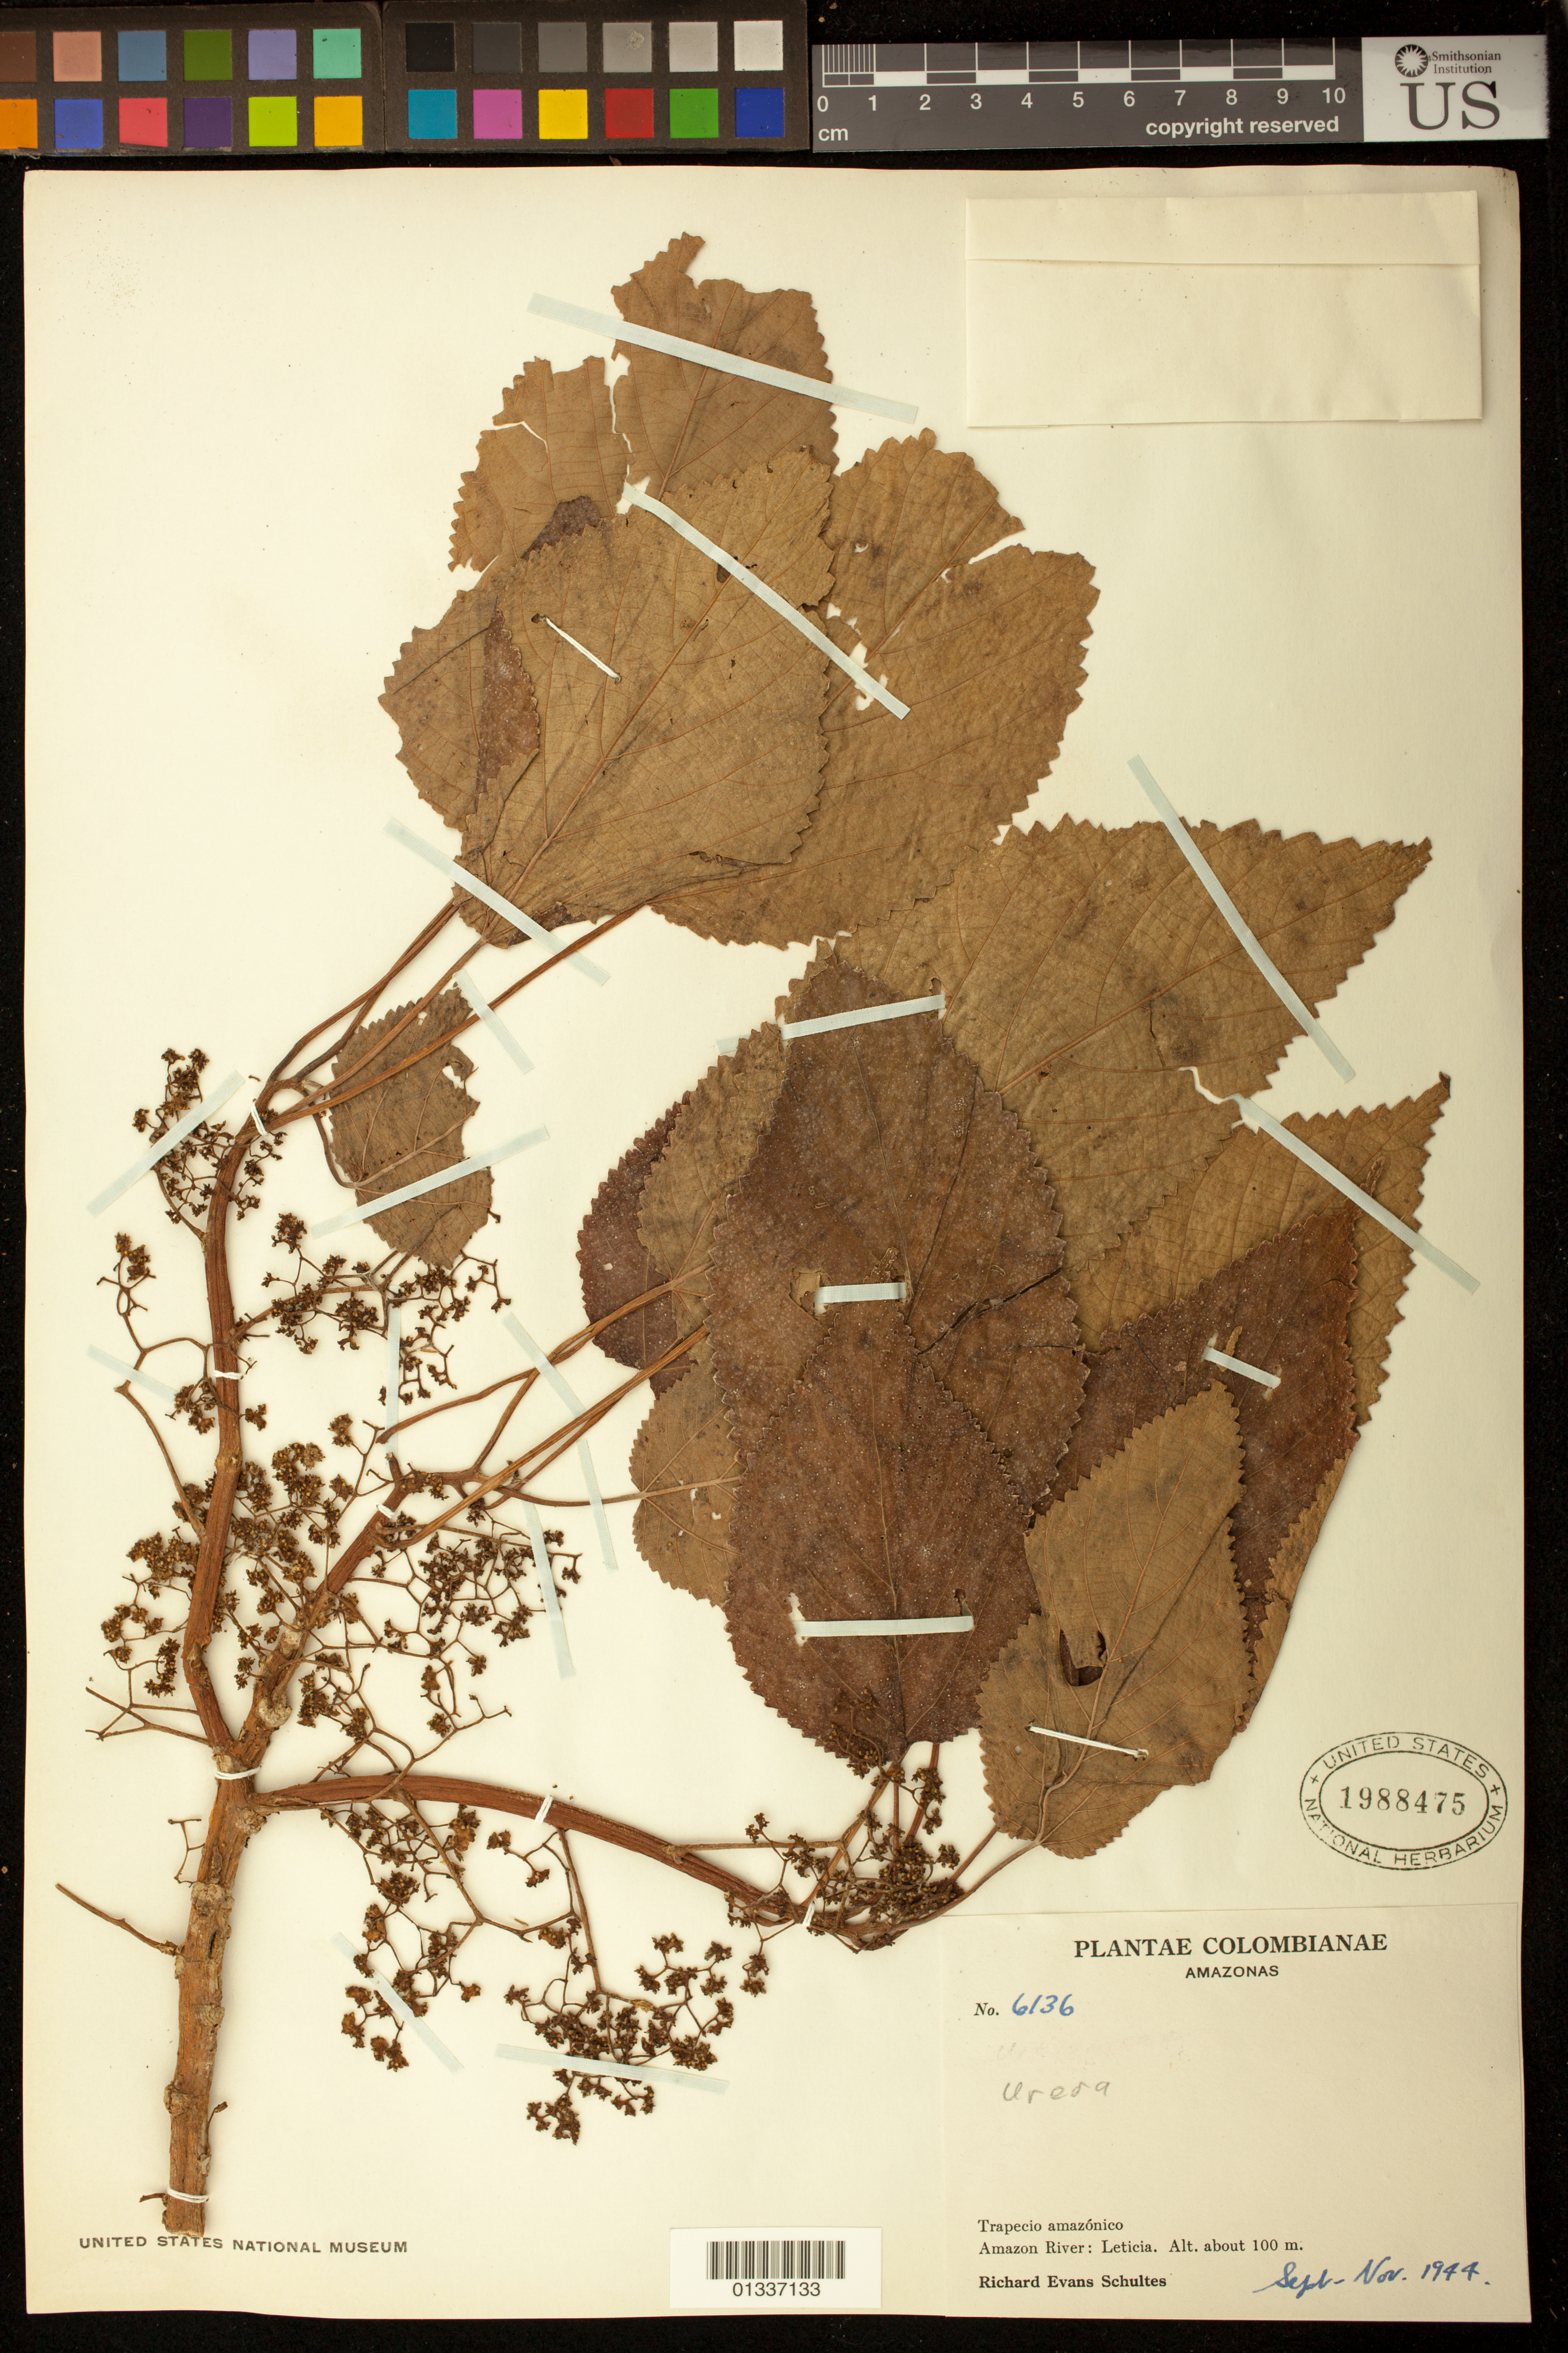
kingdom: Plantae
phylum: Tracheophyta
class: Magnoliopsida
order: Rosales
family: Urticaceae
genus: Urera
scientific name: Urera sp.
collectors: R. E. Schultes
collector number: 6136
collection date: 1944-09/1944-11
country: Colombia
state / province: Amazonas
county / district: Letícia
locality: Trapecio amazônico. Amazon River, Letícia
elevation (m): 100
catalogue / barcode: US 1988475